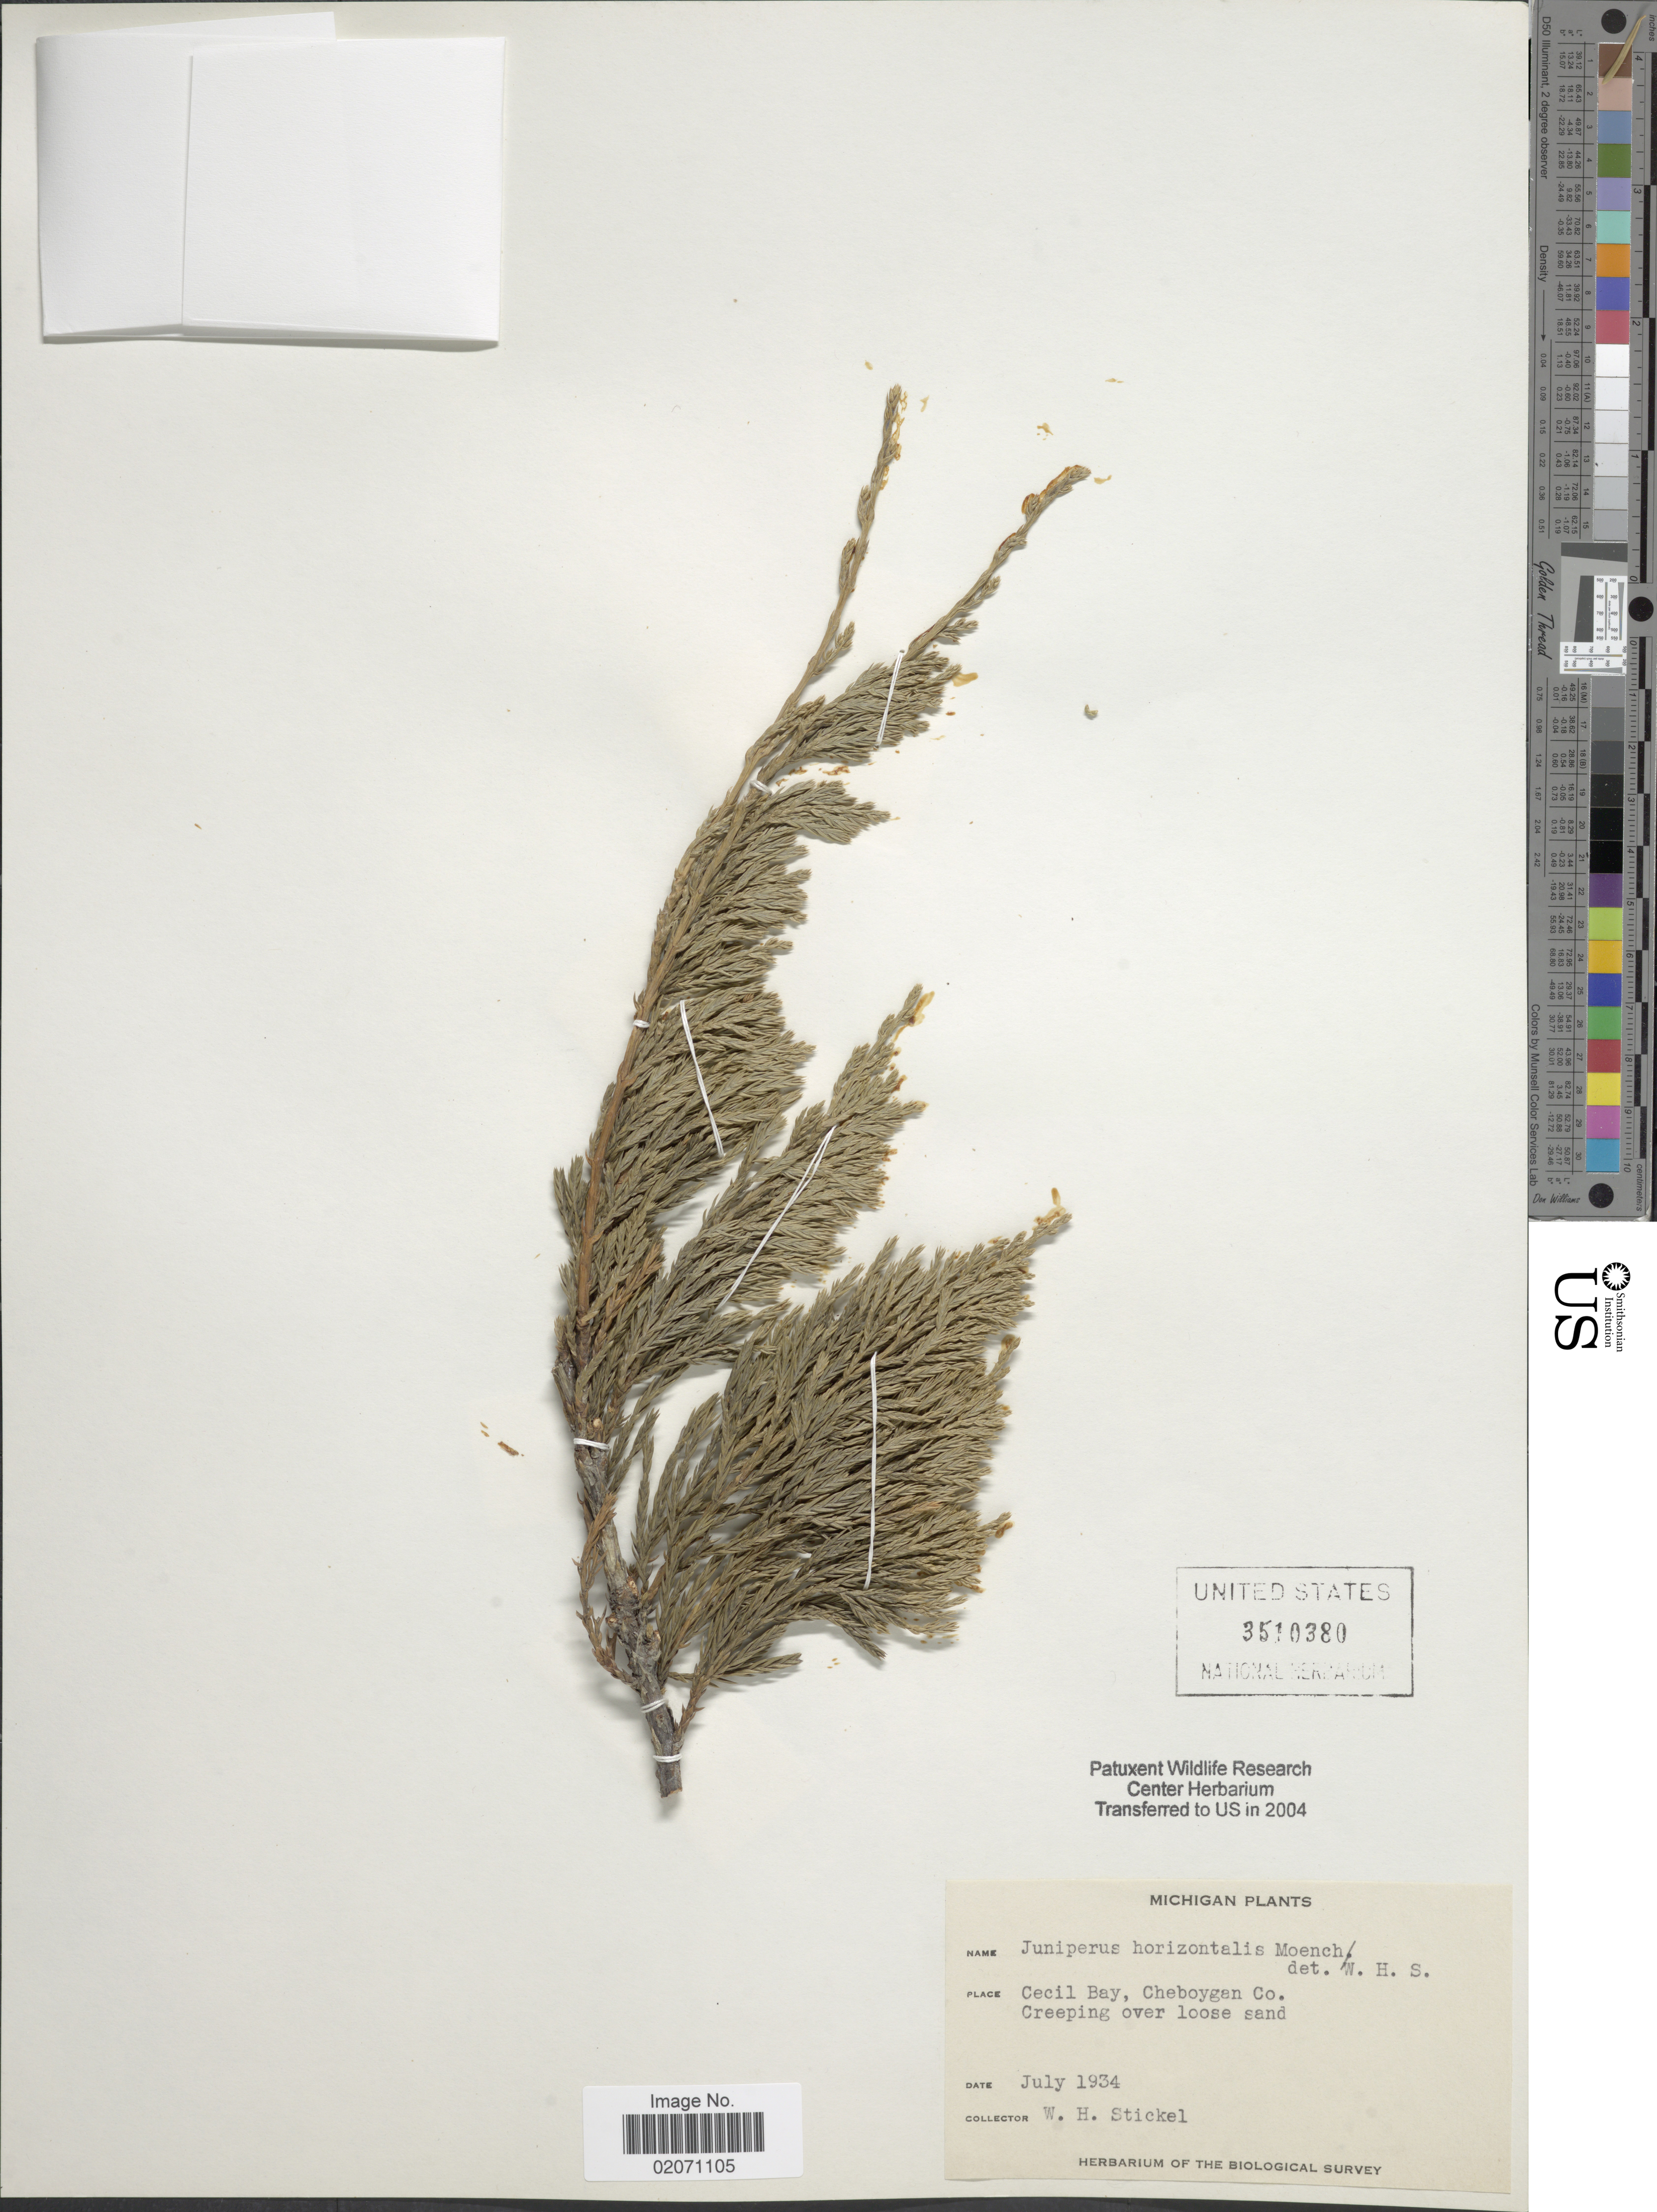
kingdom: Plantae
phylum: Tracheophyta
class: Pinopsida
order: Pinales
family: Cupressaceae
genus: Juniperus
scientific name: Juniperus horizontalis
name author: Moench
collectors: W. Stickel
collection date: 1934-07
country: United States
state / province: Michigan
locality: Cecil Bay, Cheboygan Co.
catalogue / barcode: US 3510380